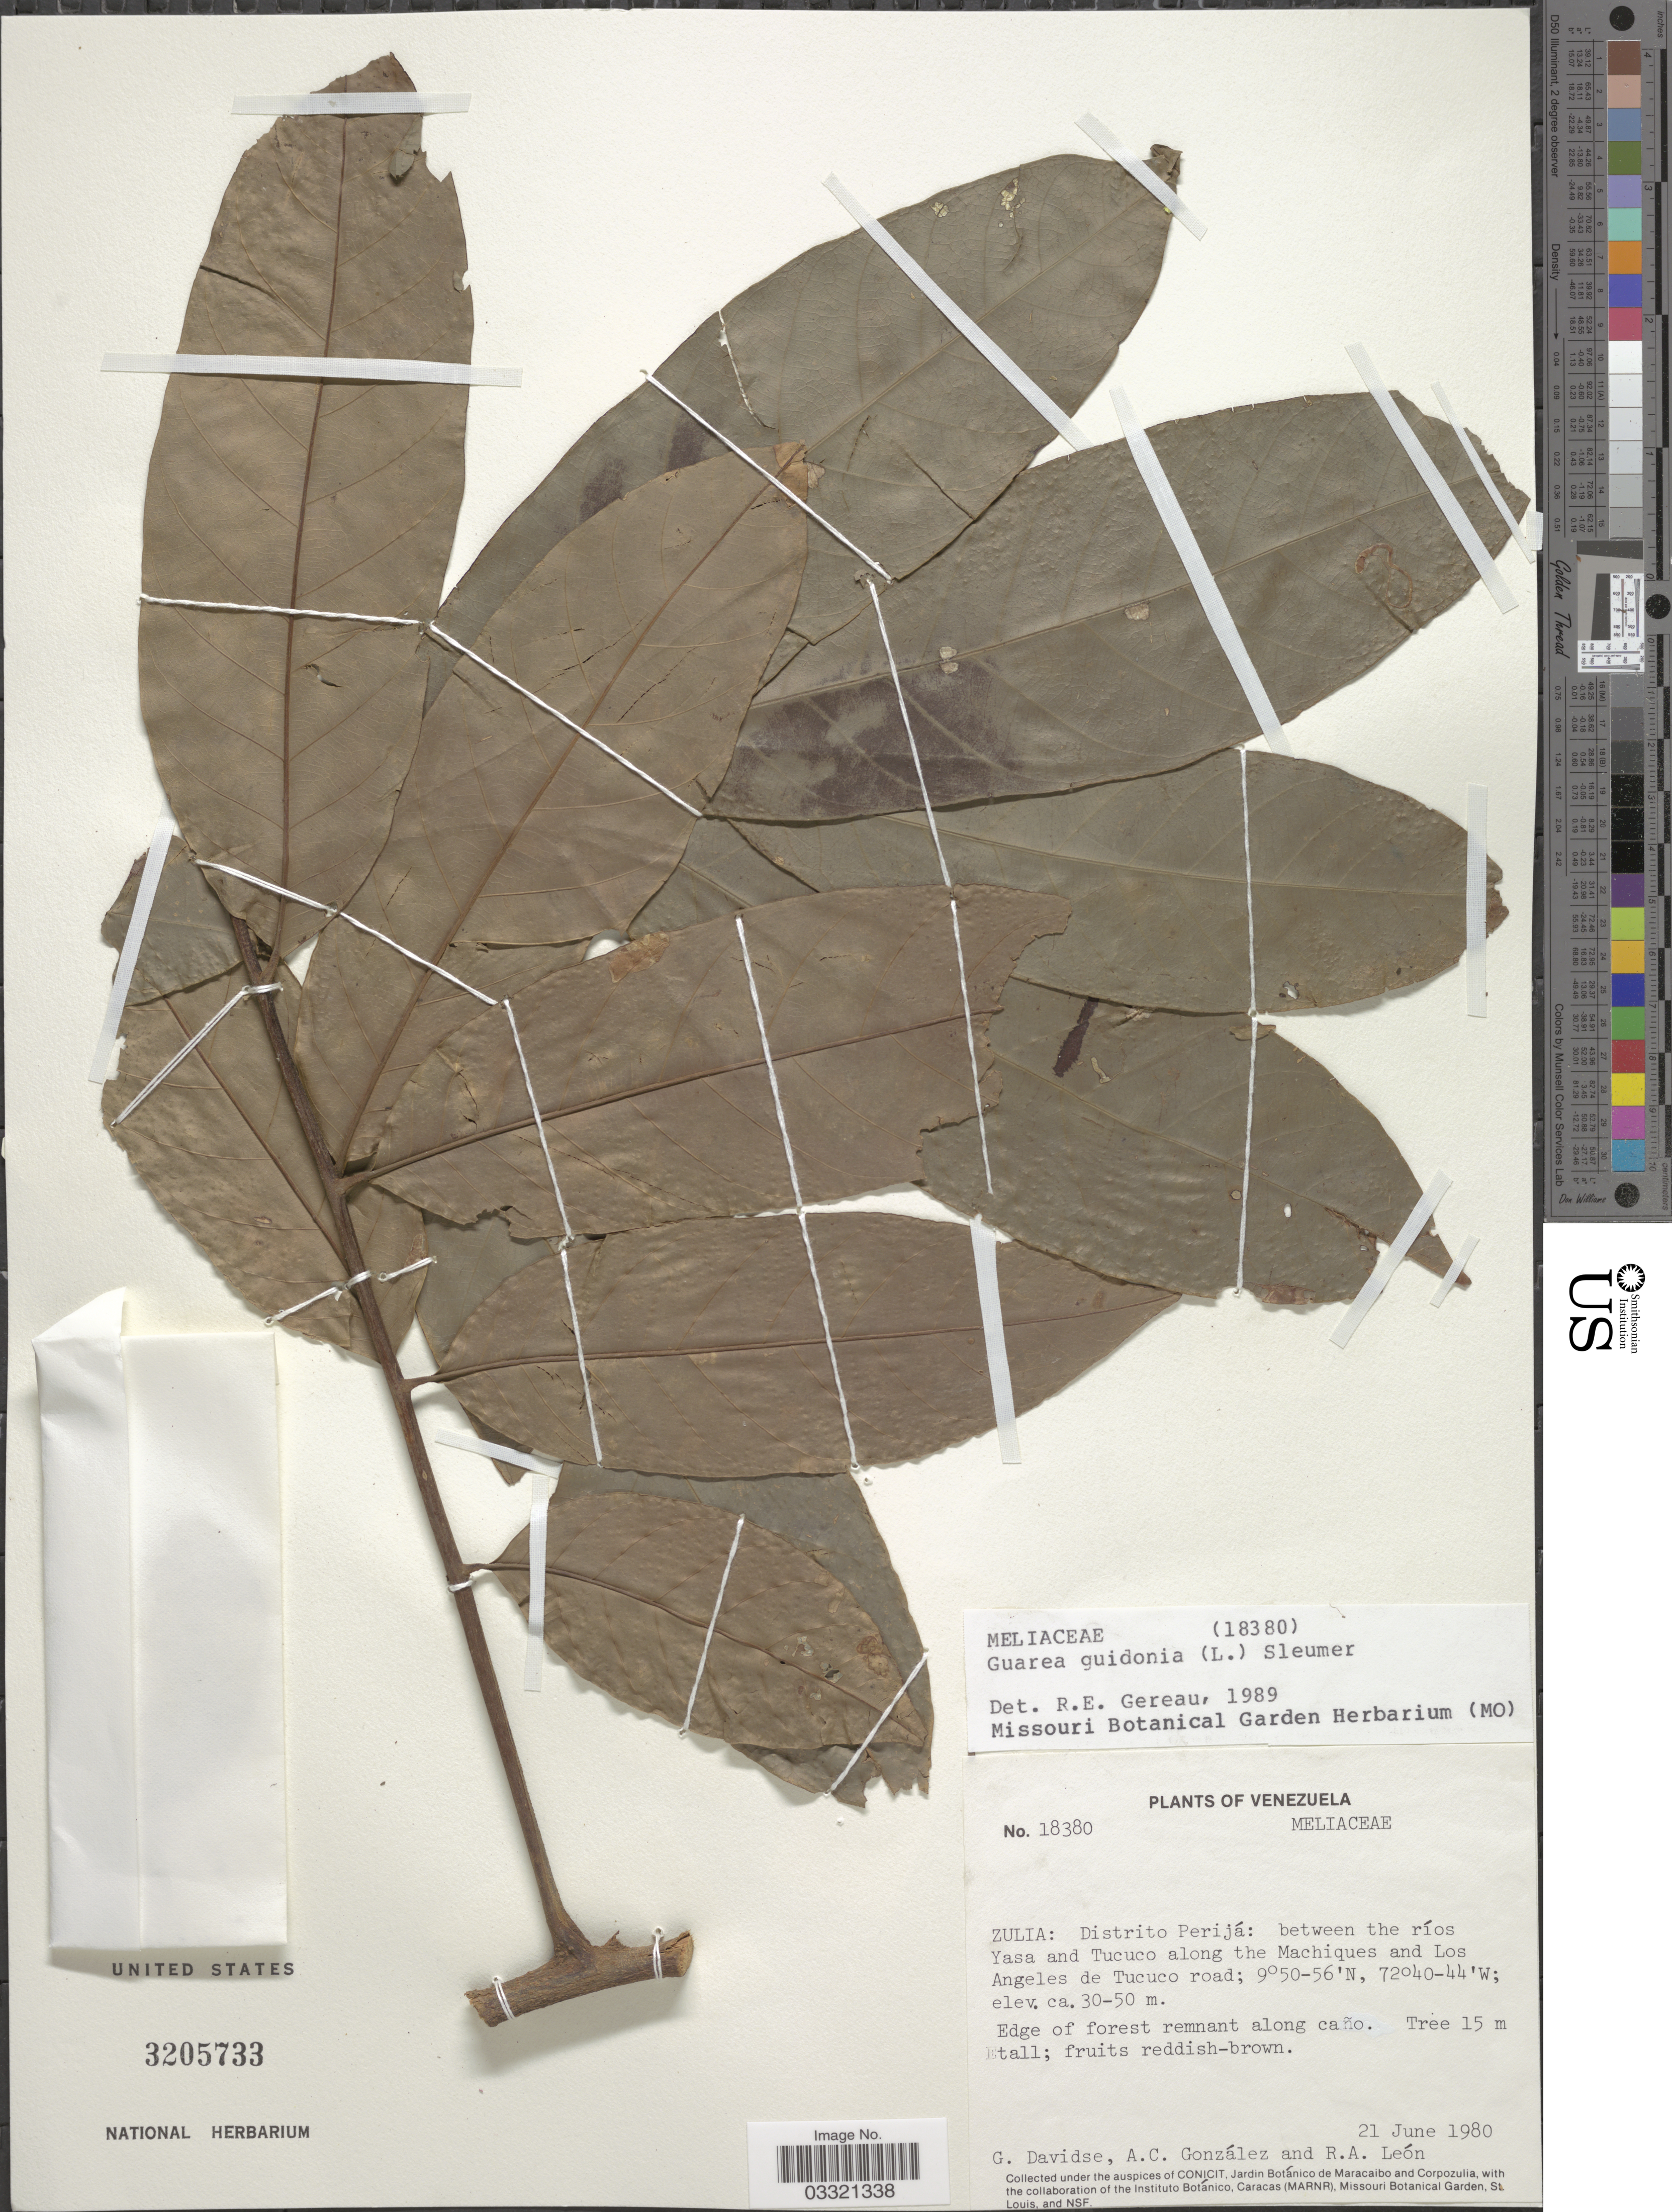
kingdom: Plantae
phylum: Tracheophyta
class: Magnoliopsida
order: Sapindales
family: Meliaceae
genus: Guarea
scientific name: Guarea guidonia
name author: (L.) Sleumer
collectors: G. Davidse, A. C. González & R. A. León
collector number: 18380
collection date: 1980-06-21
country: Venezuela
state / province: Zulia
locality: Distrito Perijá: between the ríos Yasa and Tucuco along the Machiques and Los Angeles de Tucuco road.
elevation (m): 30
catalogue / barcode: US 3205733